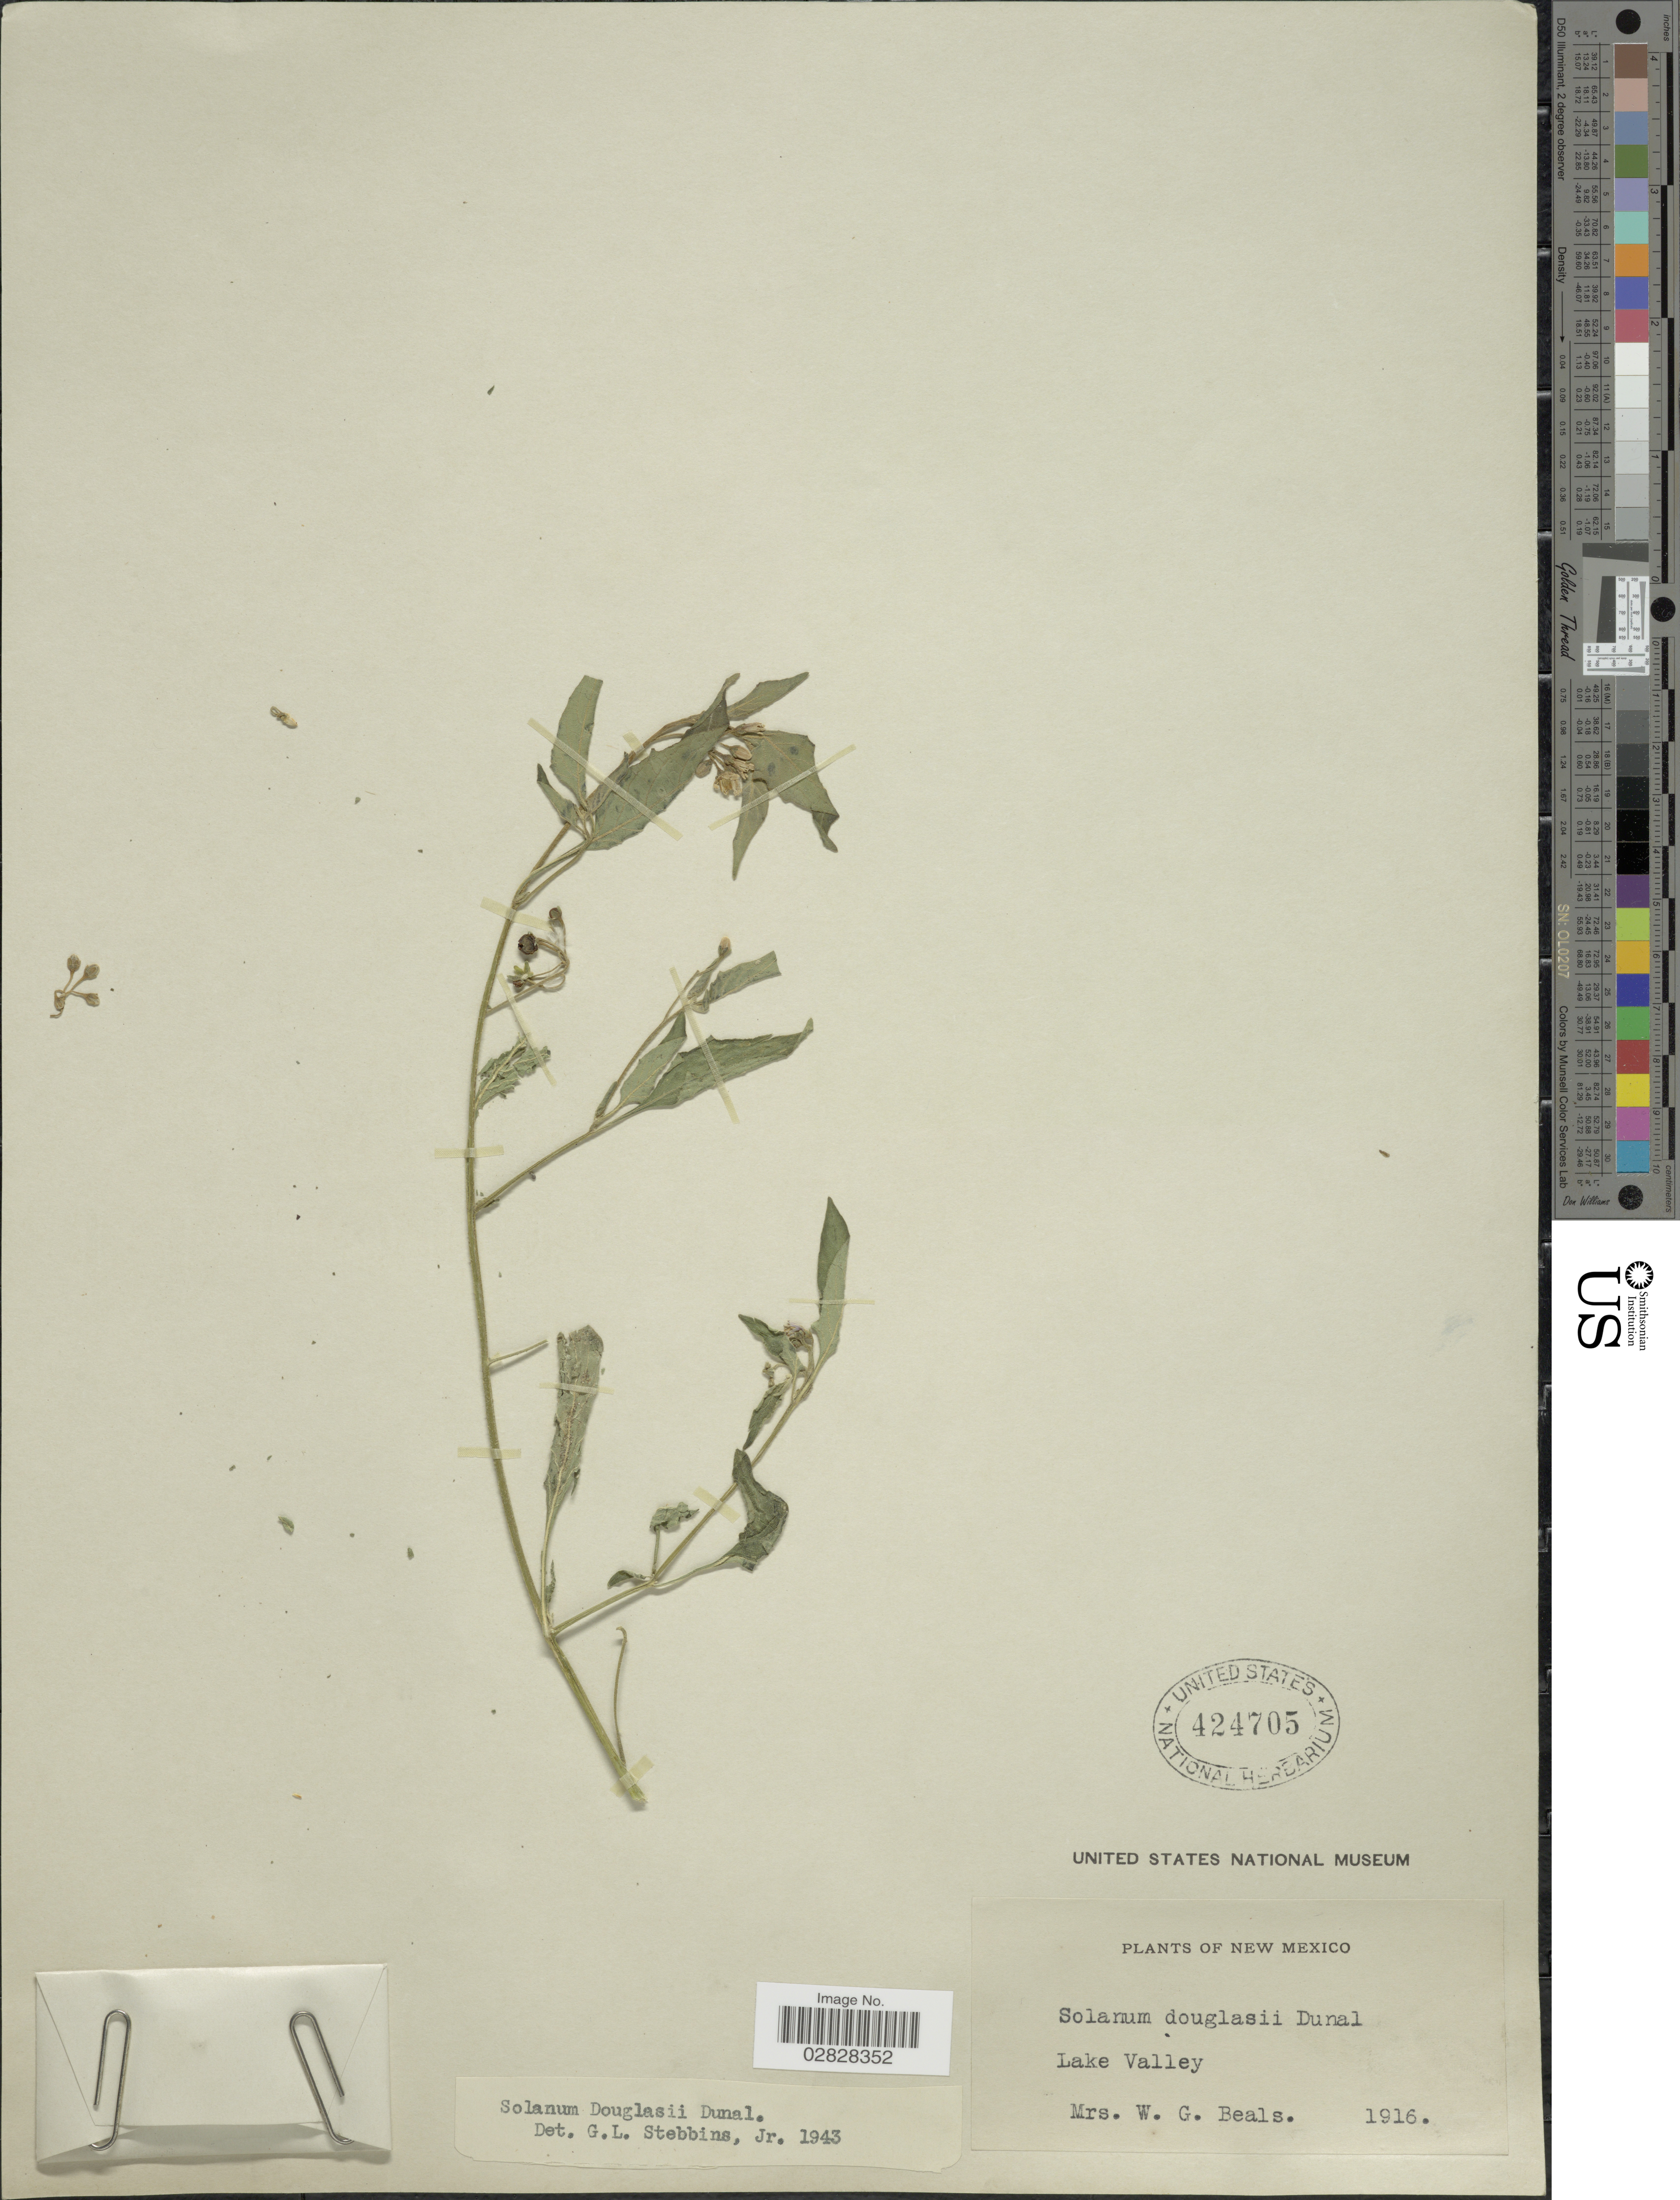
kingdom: Plantae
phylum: Tracheophyta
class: Magnoliopsida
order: Solanales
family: Solanaceae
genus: Solanum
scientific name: Solanum douglasii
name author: Dunal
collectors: Mrs. W. G. Beals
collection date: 1916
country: United States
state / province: New Mexico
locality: Lake Valley.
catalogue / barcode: US 424705